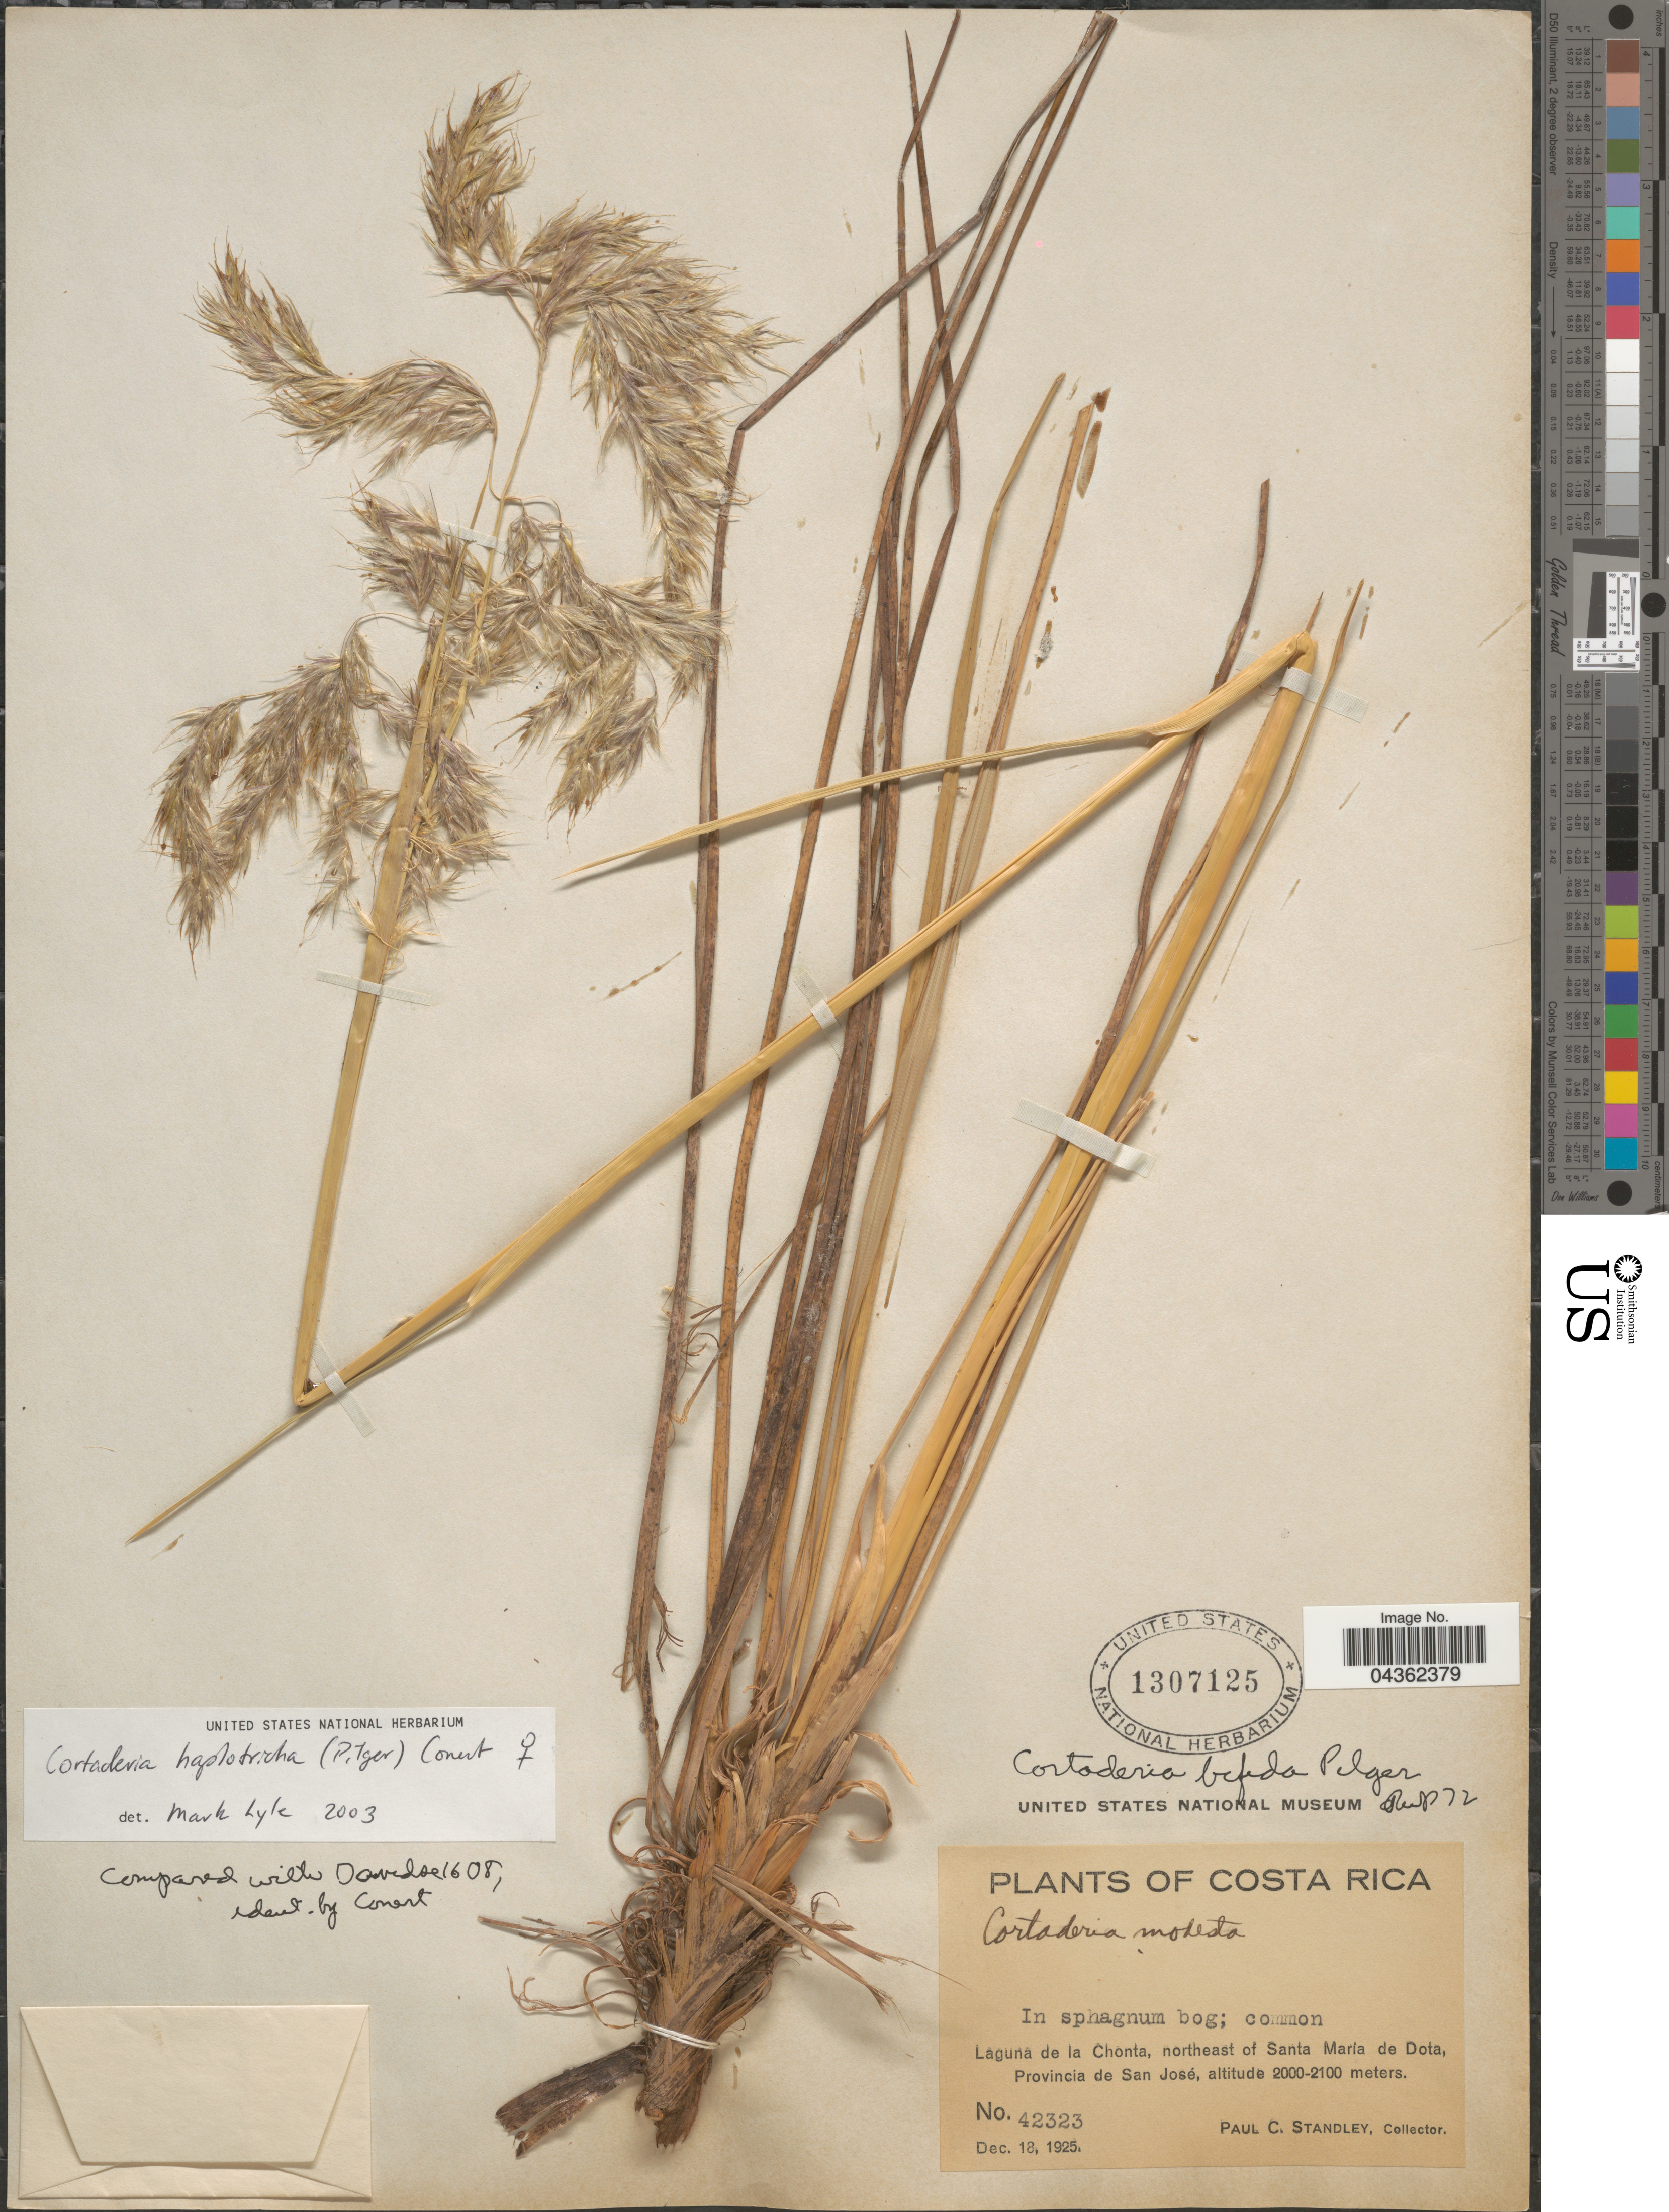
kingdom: Plantae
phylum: Tracheophyta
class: Liliopsida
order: Poales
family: Poaceae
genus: Cortaderia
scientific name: Cortaderia hapalotricha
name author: (Pilg.) Conert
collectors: P. C. Standley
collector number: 42323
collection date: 1925-12-18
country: Costa Rica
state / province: San José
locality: Laguna de la Chonta, northeast of Santa María de Dota.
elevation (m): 2000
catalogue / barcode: US 1307125